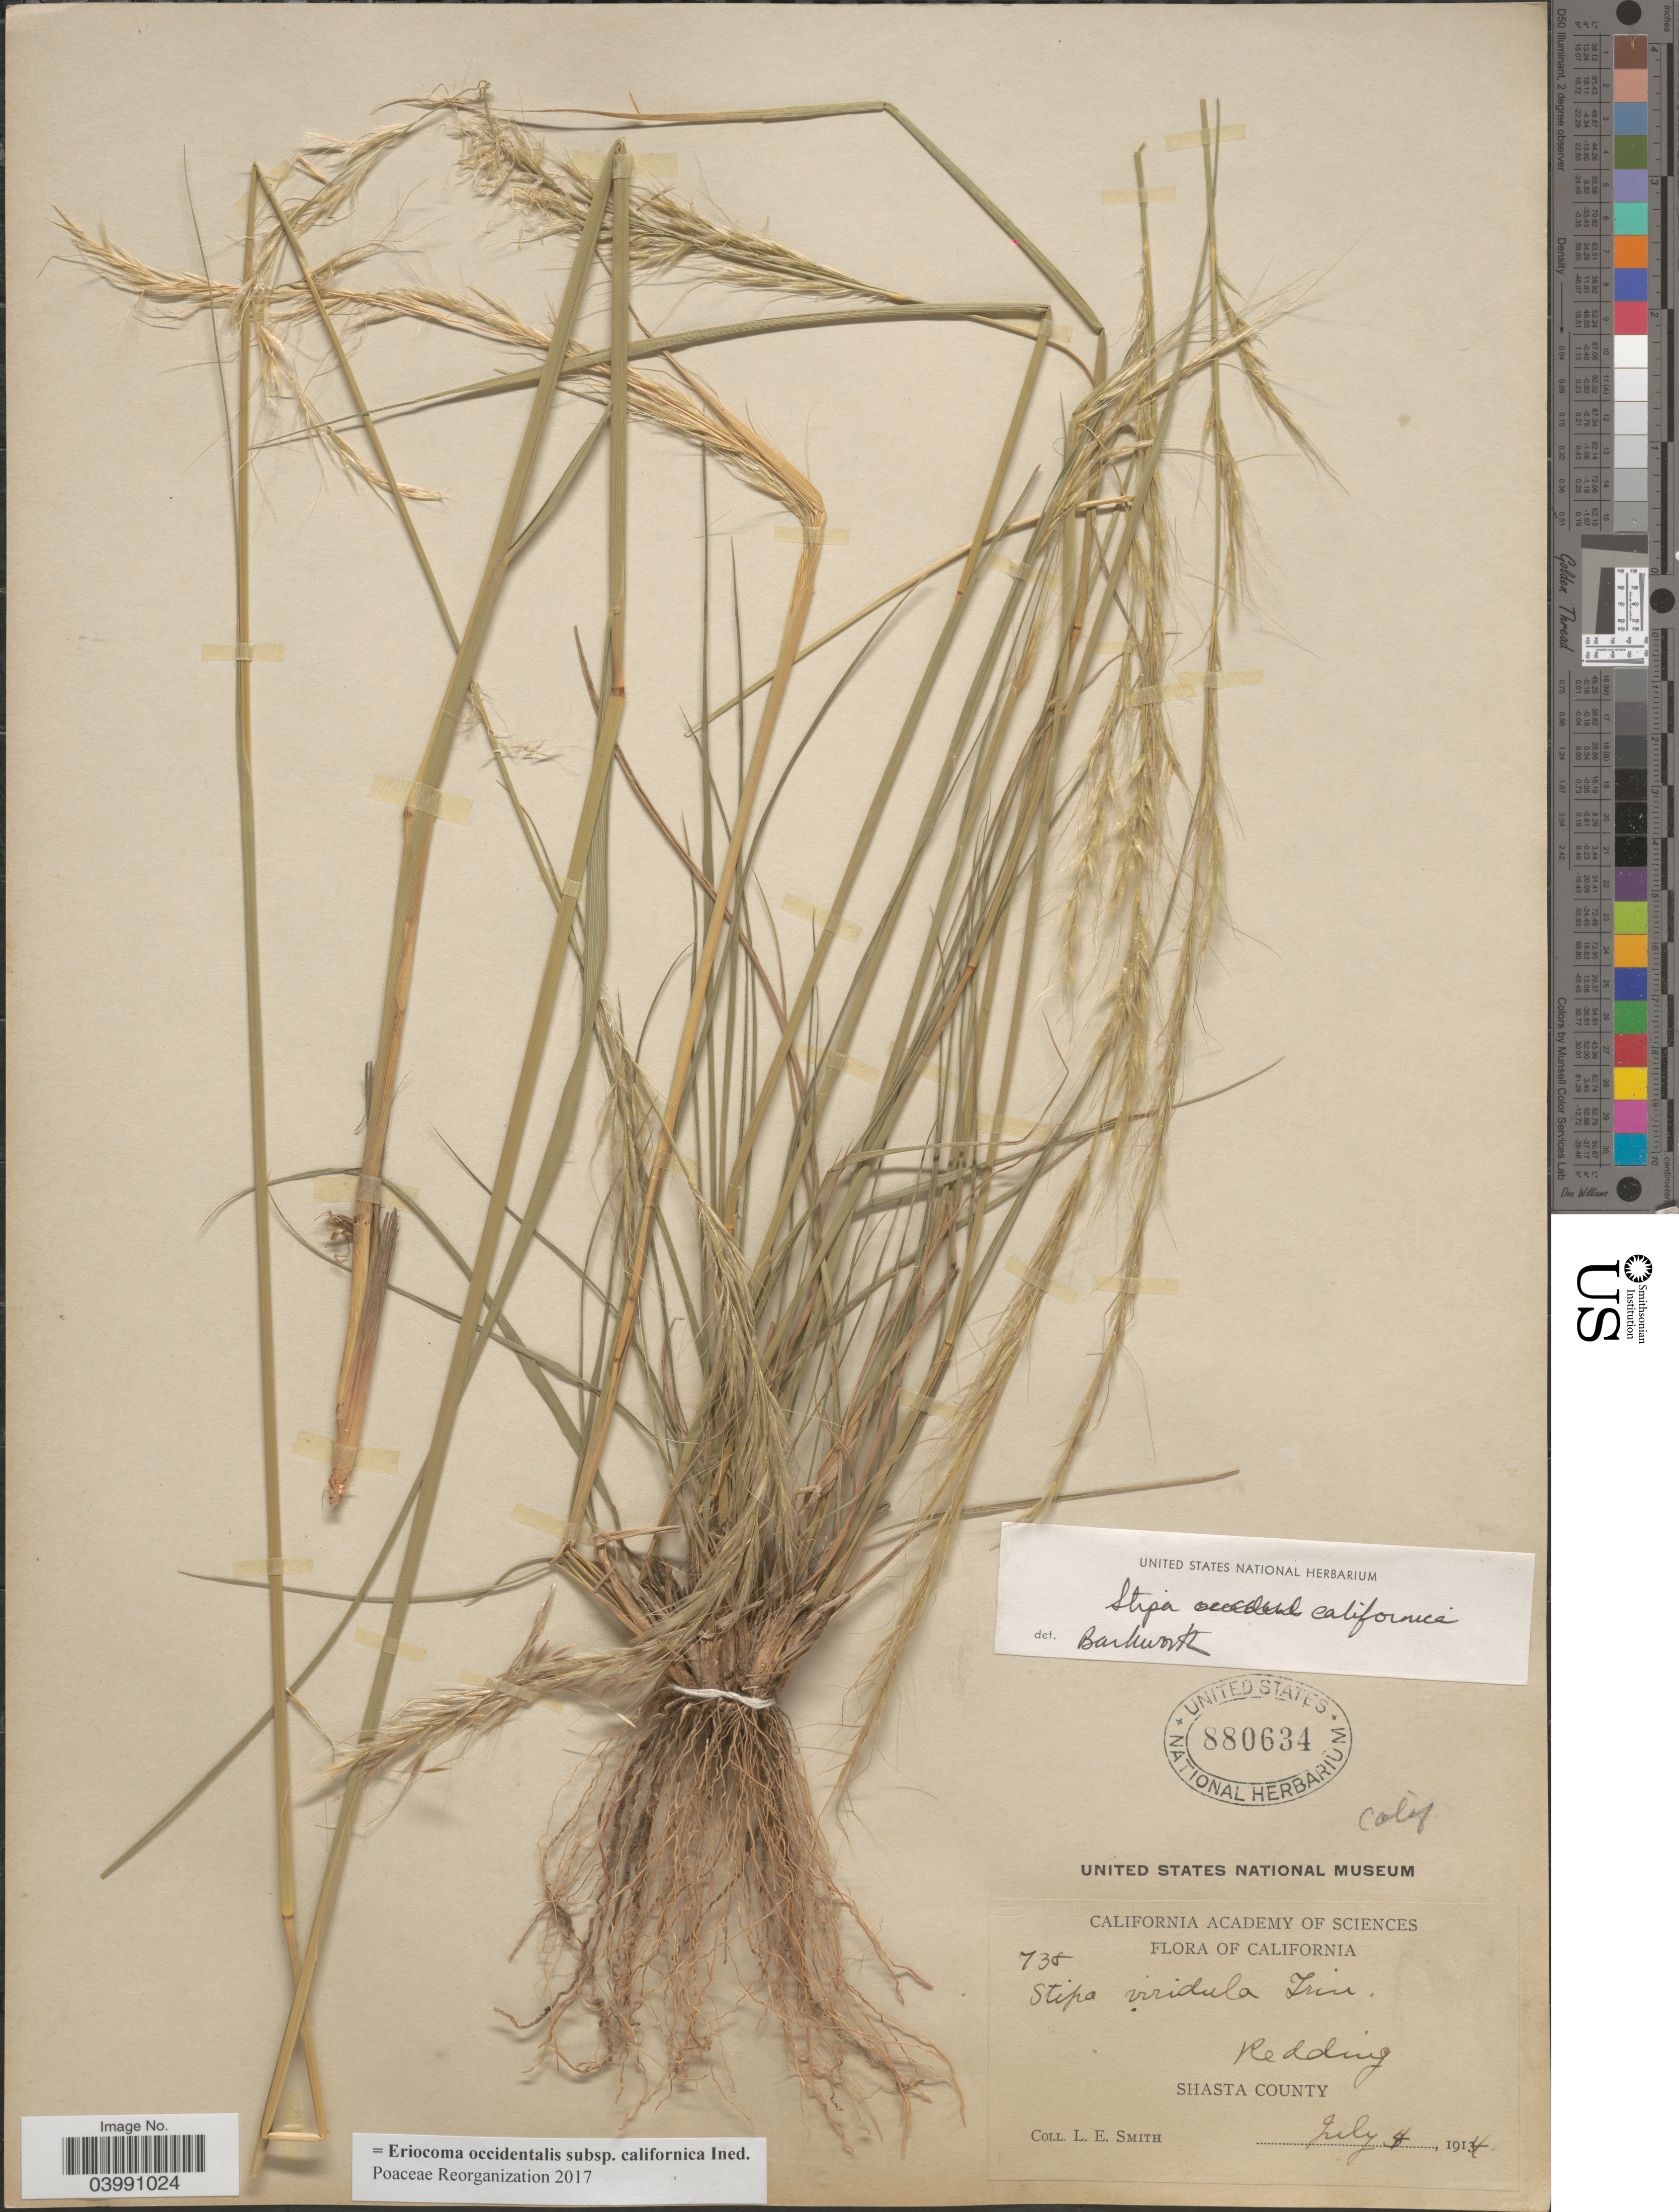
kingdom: Plantae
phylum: Tracheophyta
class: Liliopsida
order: Poales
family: Poaceae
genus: Eriocoma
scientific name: Eriocoma occidentalis subsp. californica ined.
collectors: L. E. Smith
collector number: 738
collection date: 1914-07-04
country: United States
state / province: California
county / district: Shasta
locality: Redding. Shasta County.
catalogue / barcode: US 880634